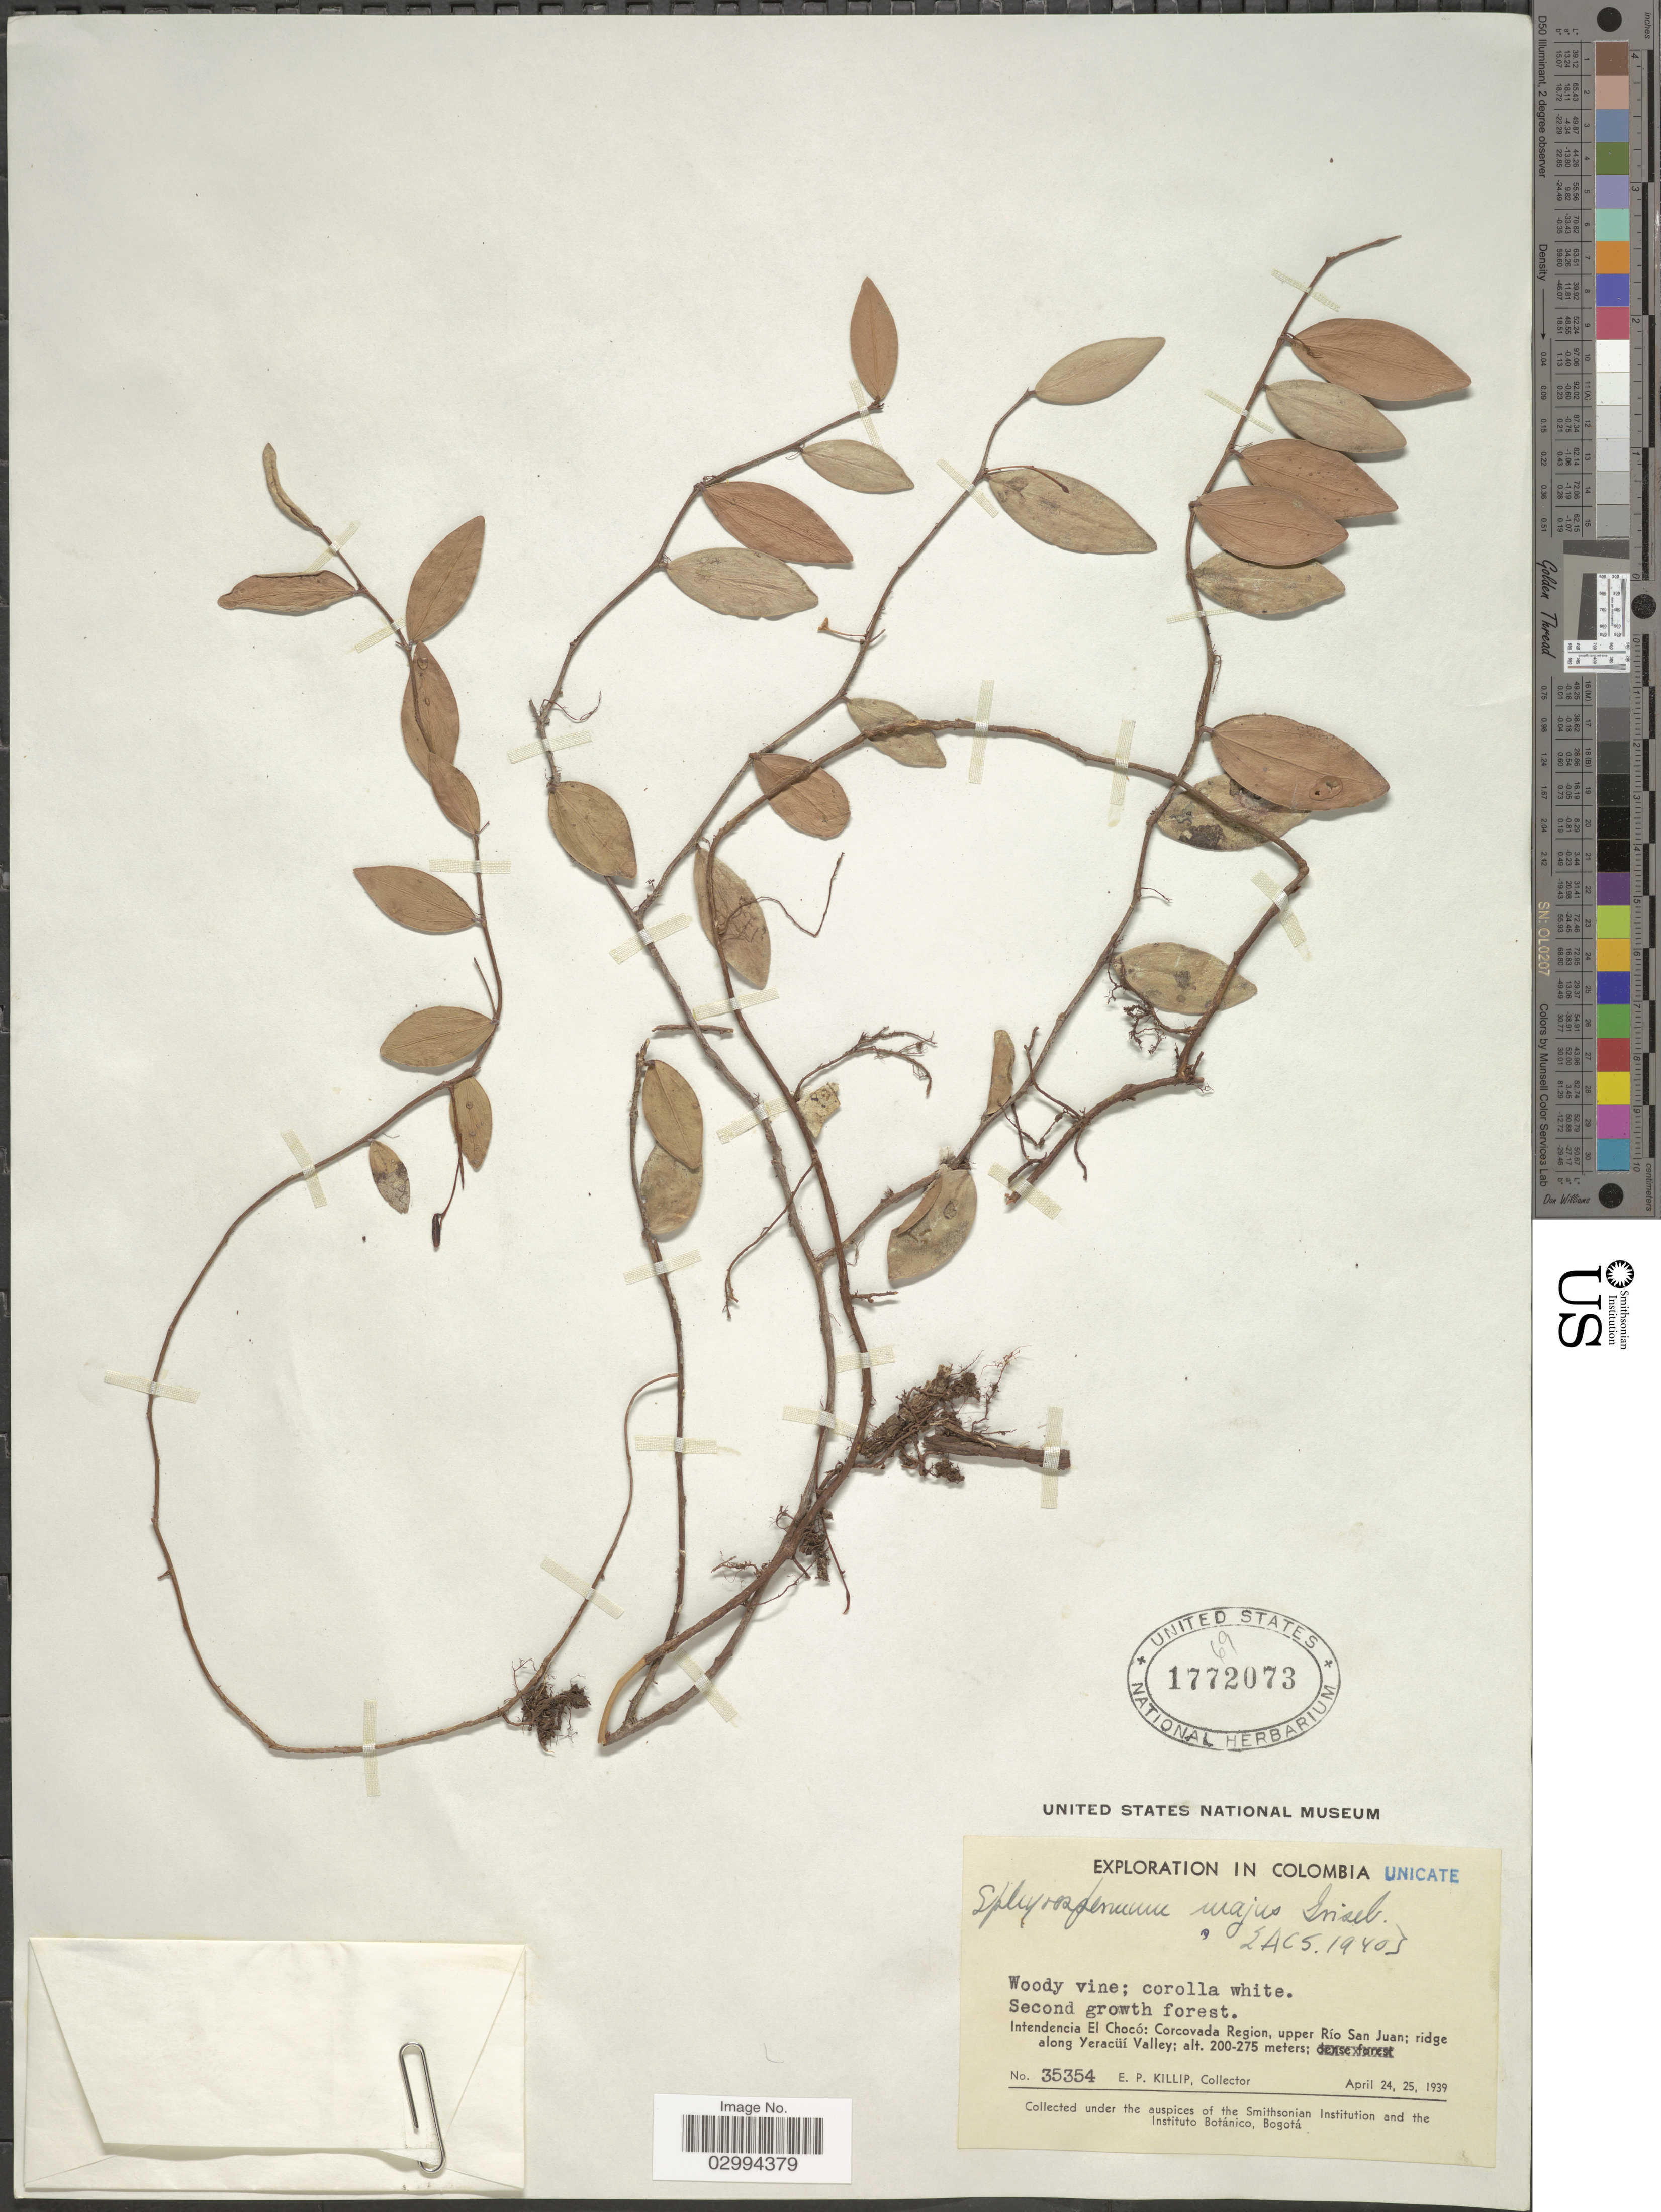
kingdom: Plantae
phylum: Tracheophyta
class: Magnoliopsida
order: Ericales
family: Ericaceae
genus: Sphyrospermum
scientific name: Sphyrospermum majus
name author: Griseb.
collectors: E. P. Killip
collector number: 35354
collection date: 1939-04-24/1939-04-25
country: Colombia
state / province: Chocó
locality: Intendencia El Chocó: Corcovada Region, upper Río San Juan; ridge along Yeracüí Valley.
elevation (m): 200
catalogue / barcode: US 1772073